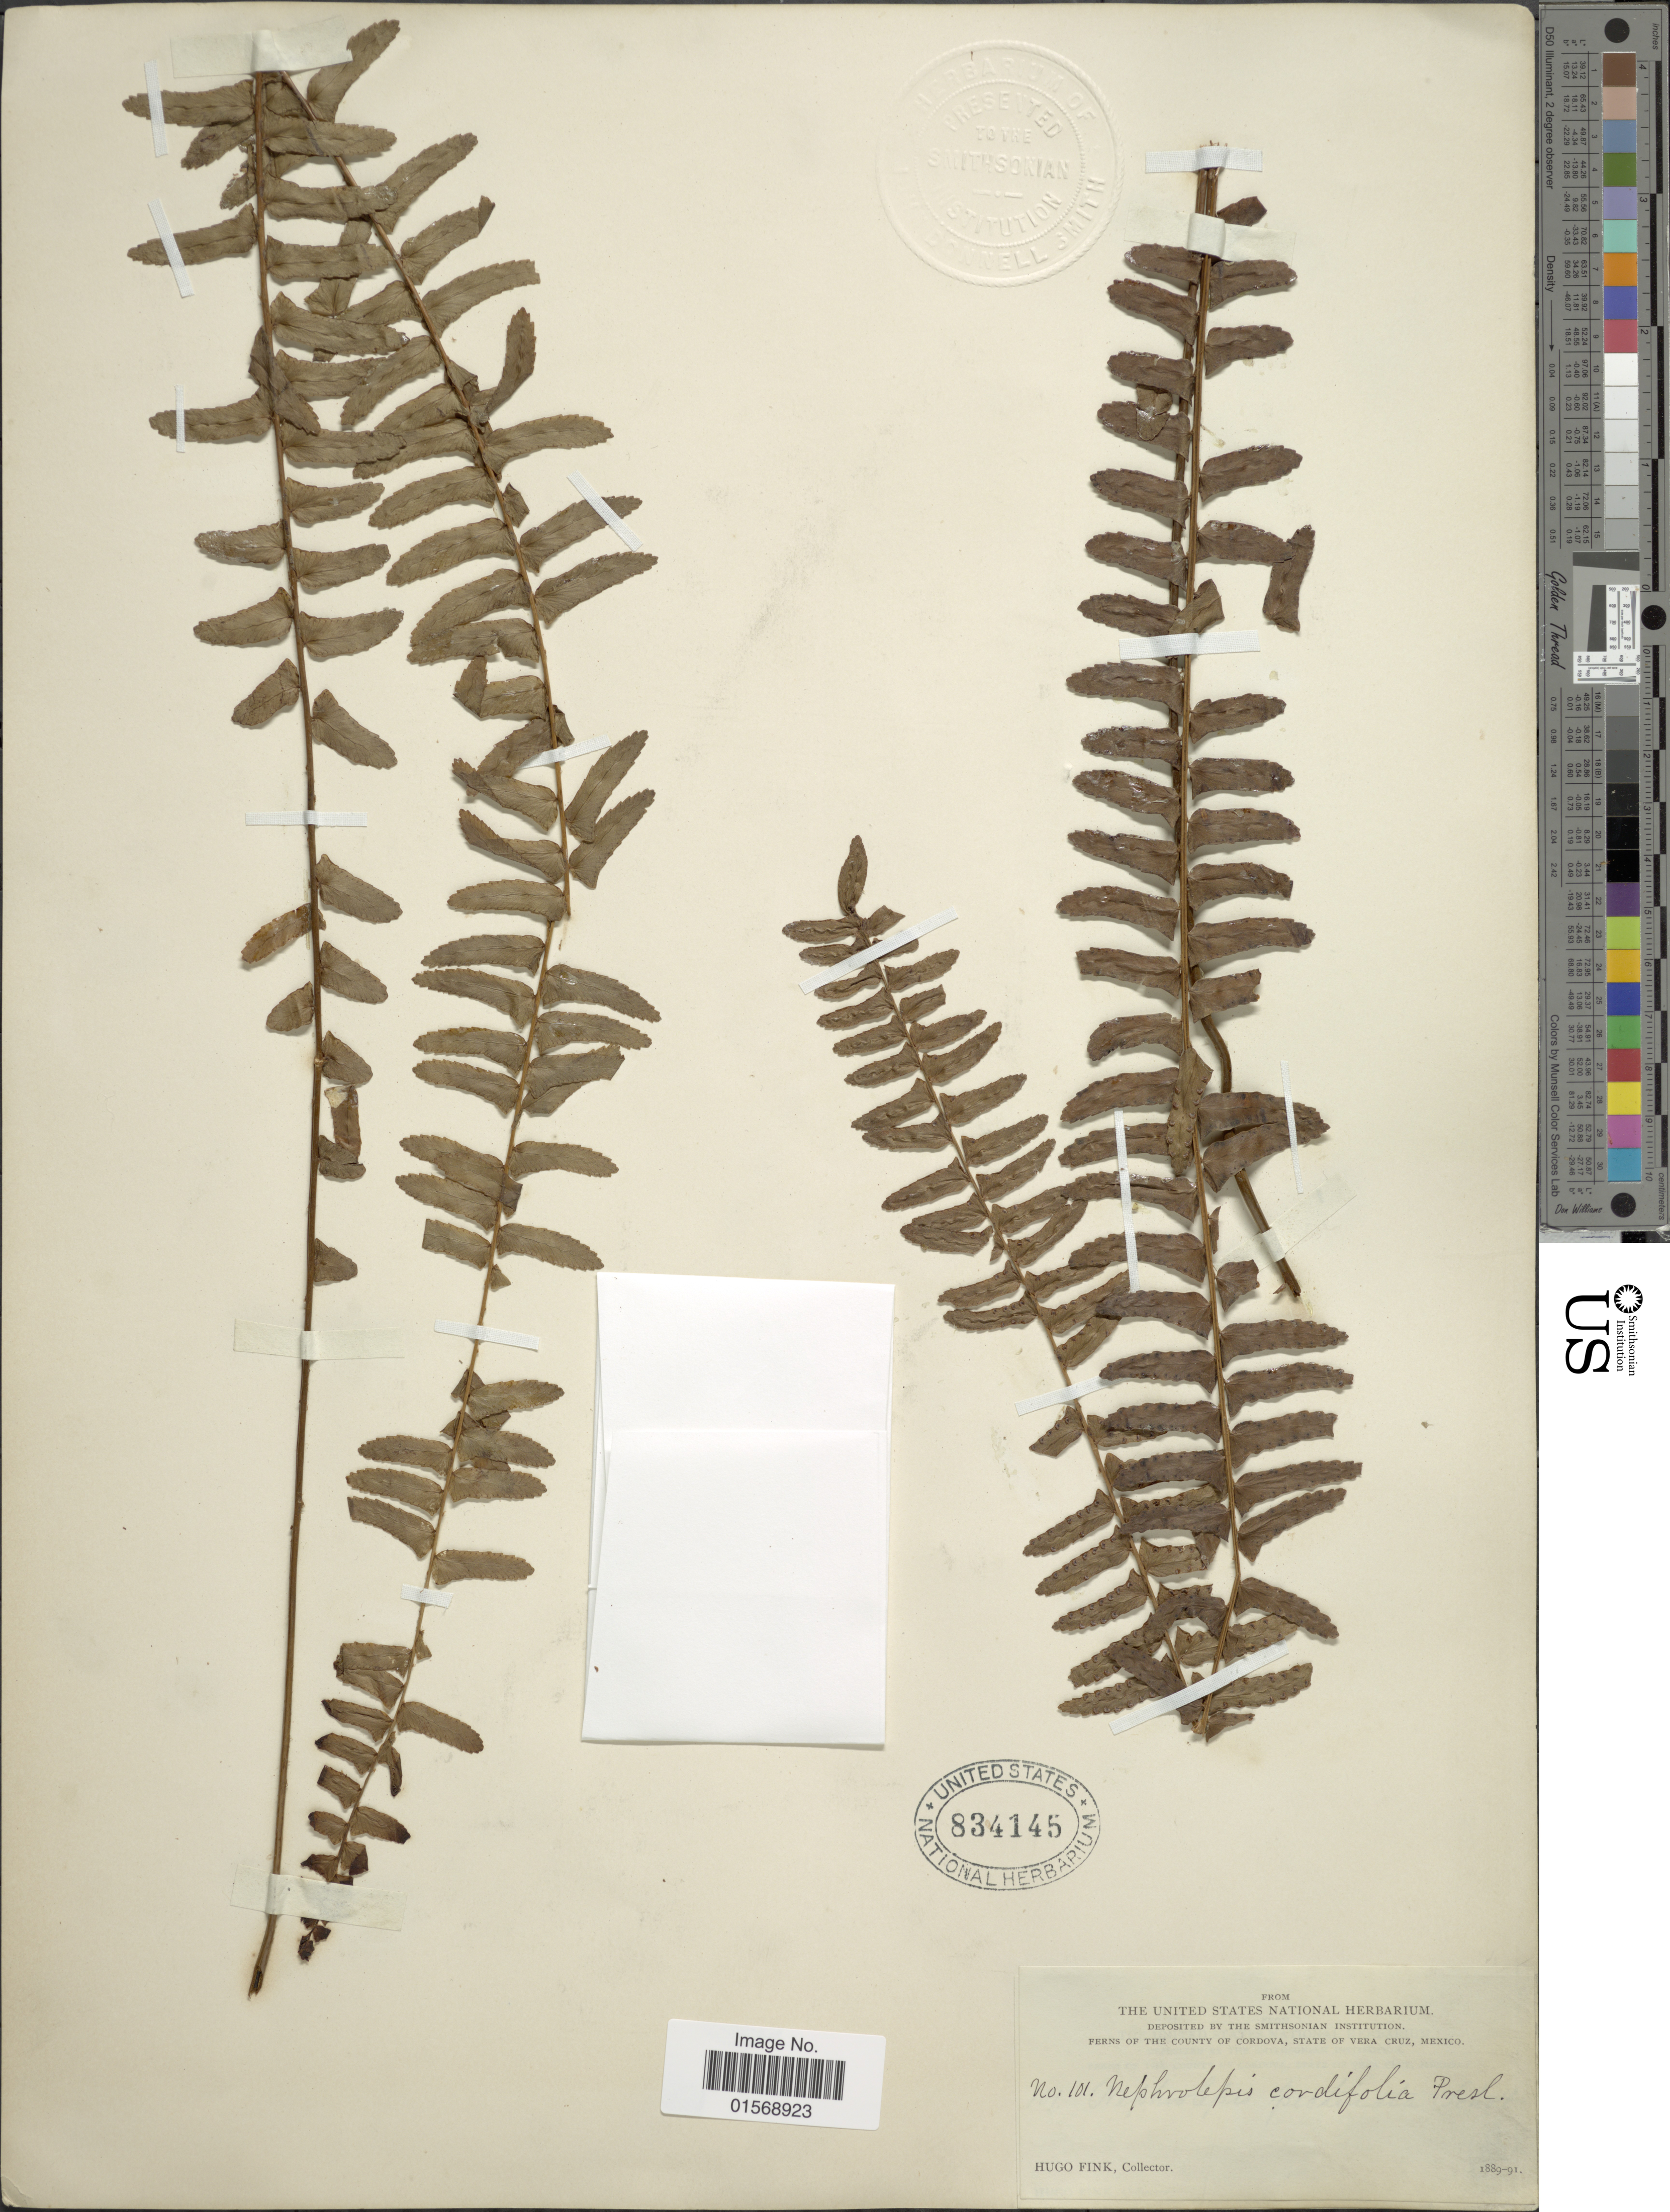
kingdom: Plantae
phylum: Tracheophyta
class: Polypodiopsida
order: Polypodiales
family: Nephrolepidaceae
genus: Nephrolepis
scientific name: Nephrolepis cordifolia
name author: (L.) C. Presl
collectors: H. Fink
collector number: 101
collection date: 1889/1891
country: Mexico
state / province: Veracruz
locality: County of Cordova, State of Vera Cruz, Mexico,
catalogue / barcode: US 834145